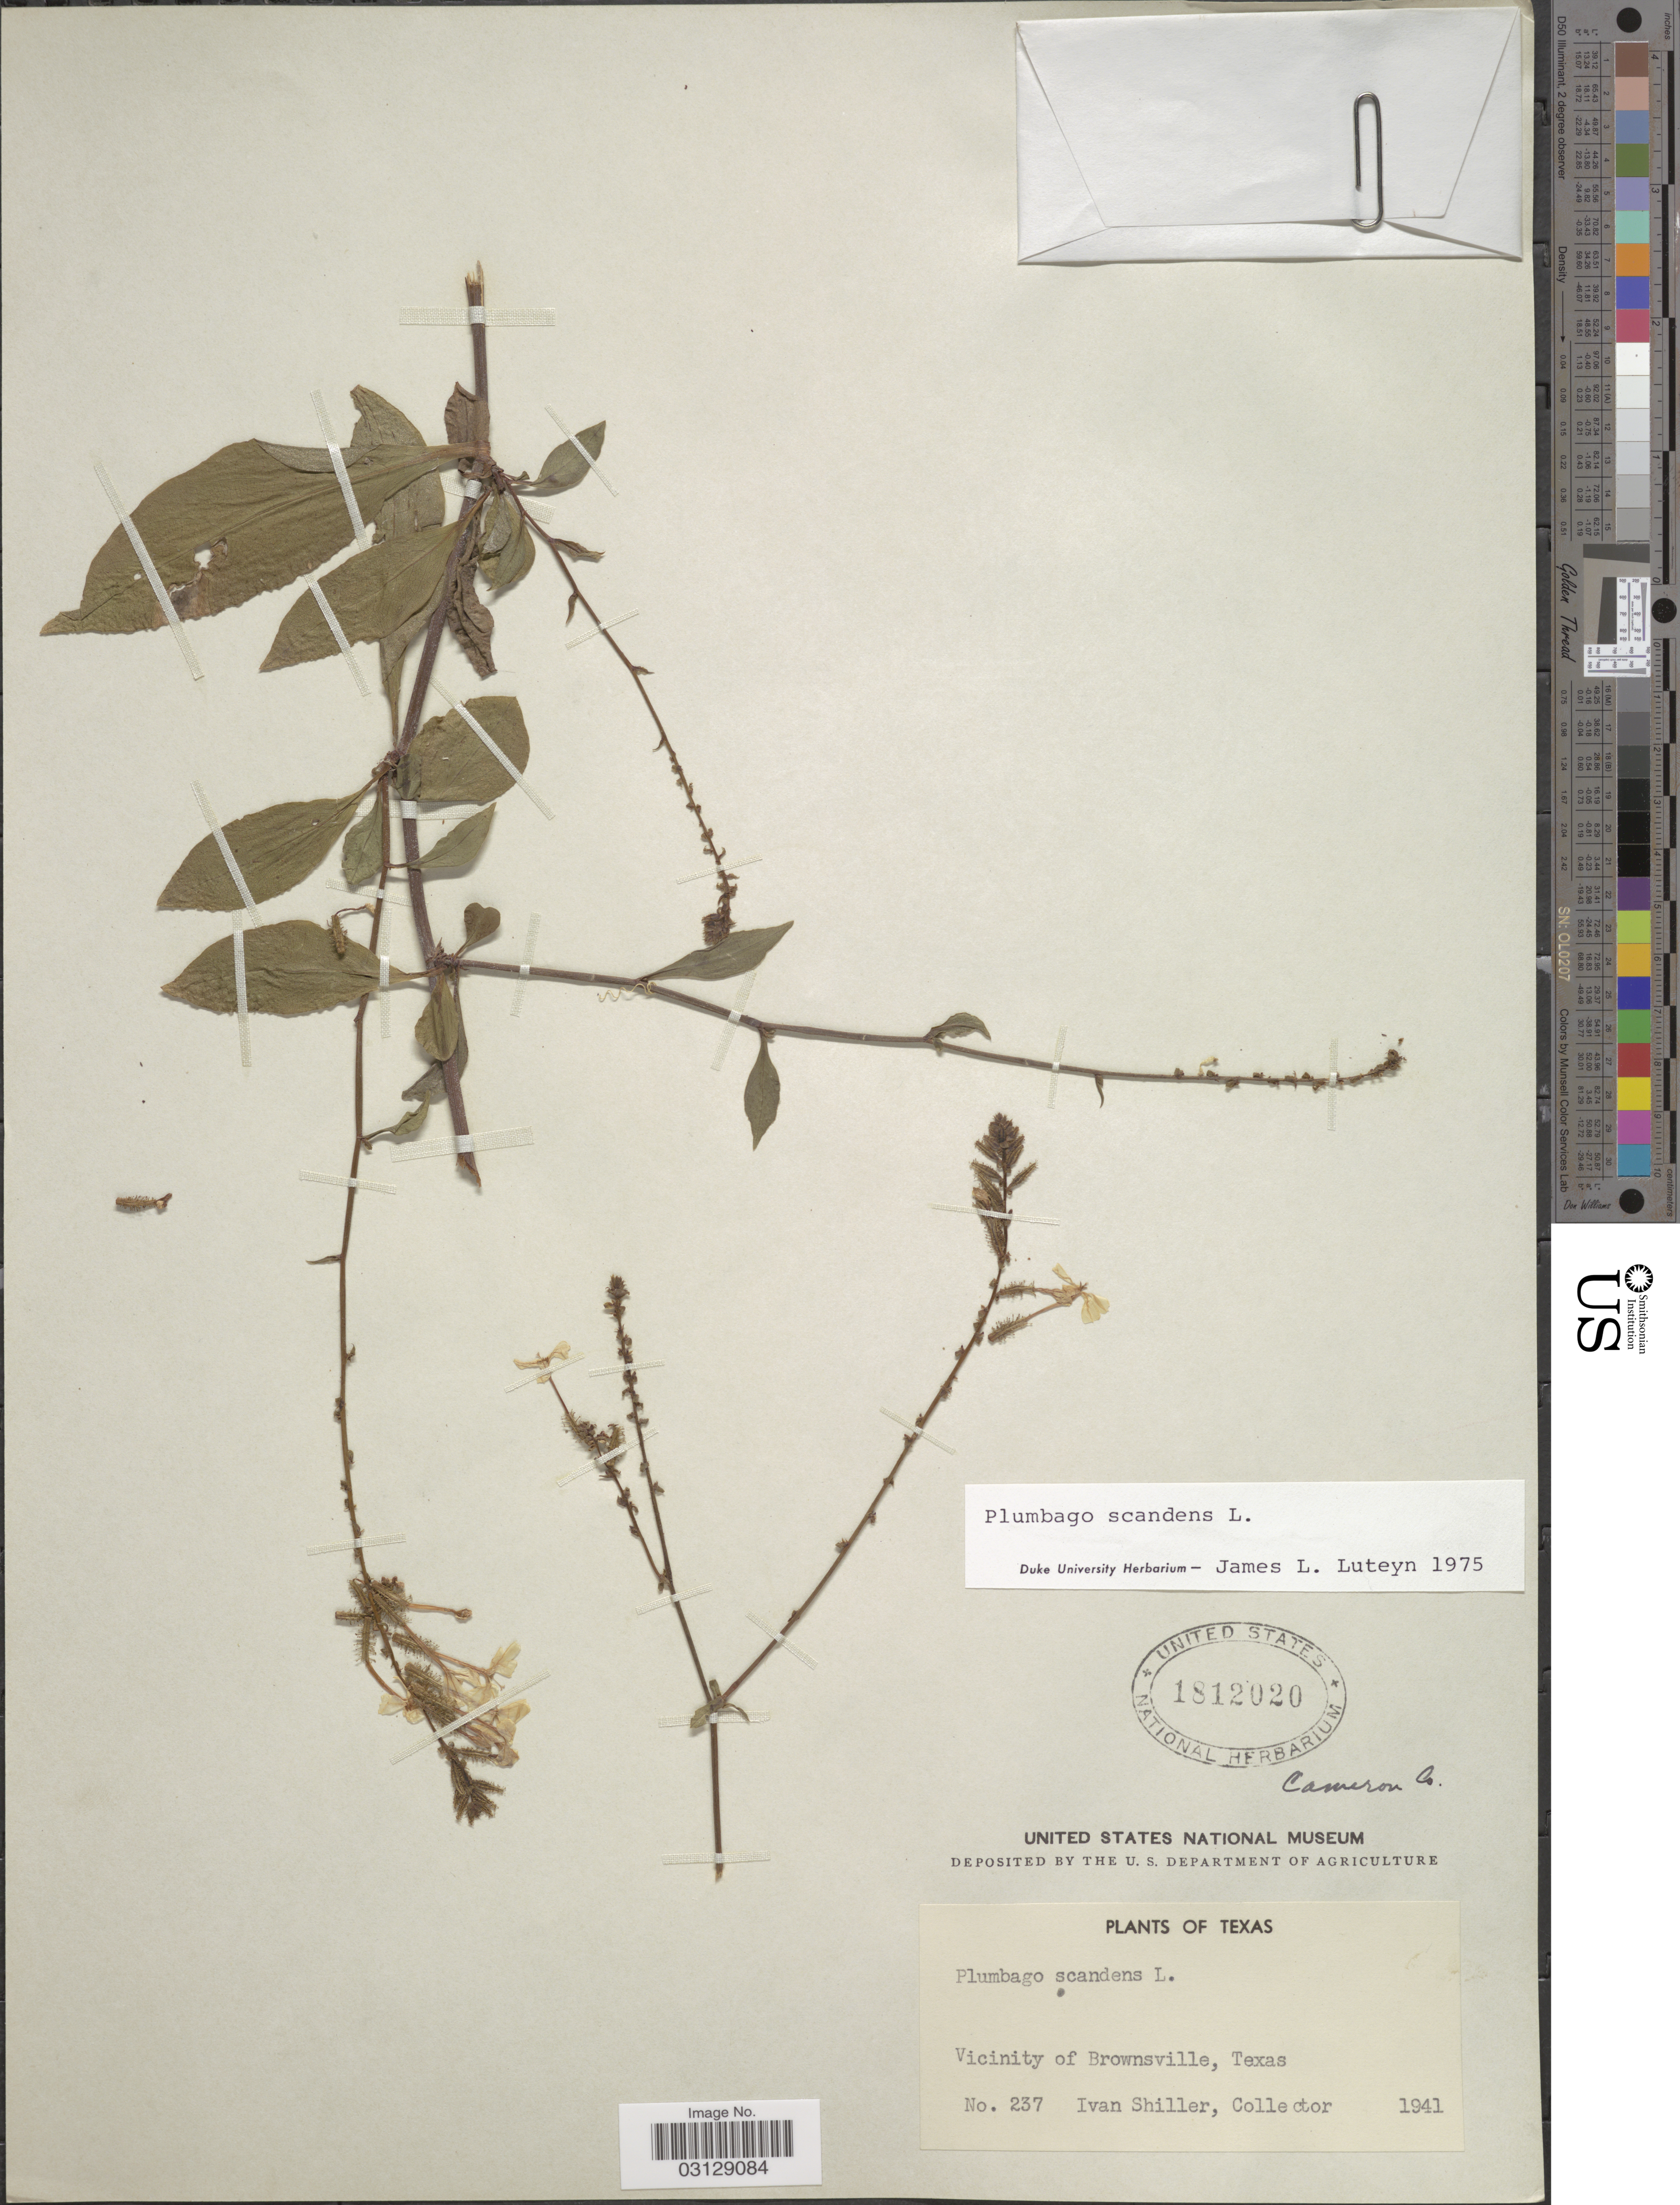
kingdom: Plantae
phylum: Tracheophyta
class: Magnoliopsida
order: Caryophyllales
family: Plumbaginaceae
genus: Plumbago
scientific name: Plumbago scandens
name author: L.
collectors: I. Shiller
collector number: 237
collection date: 1941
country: United States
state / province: Texas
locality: Vicinity of Brownsville.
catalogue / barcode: US 1812020